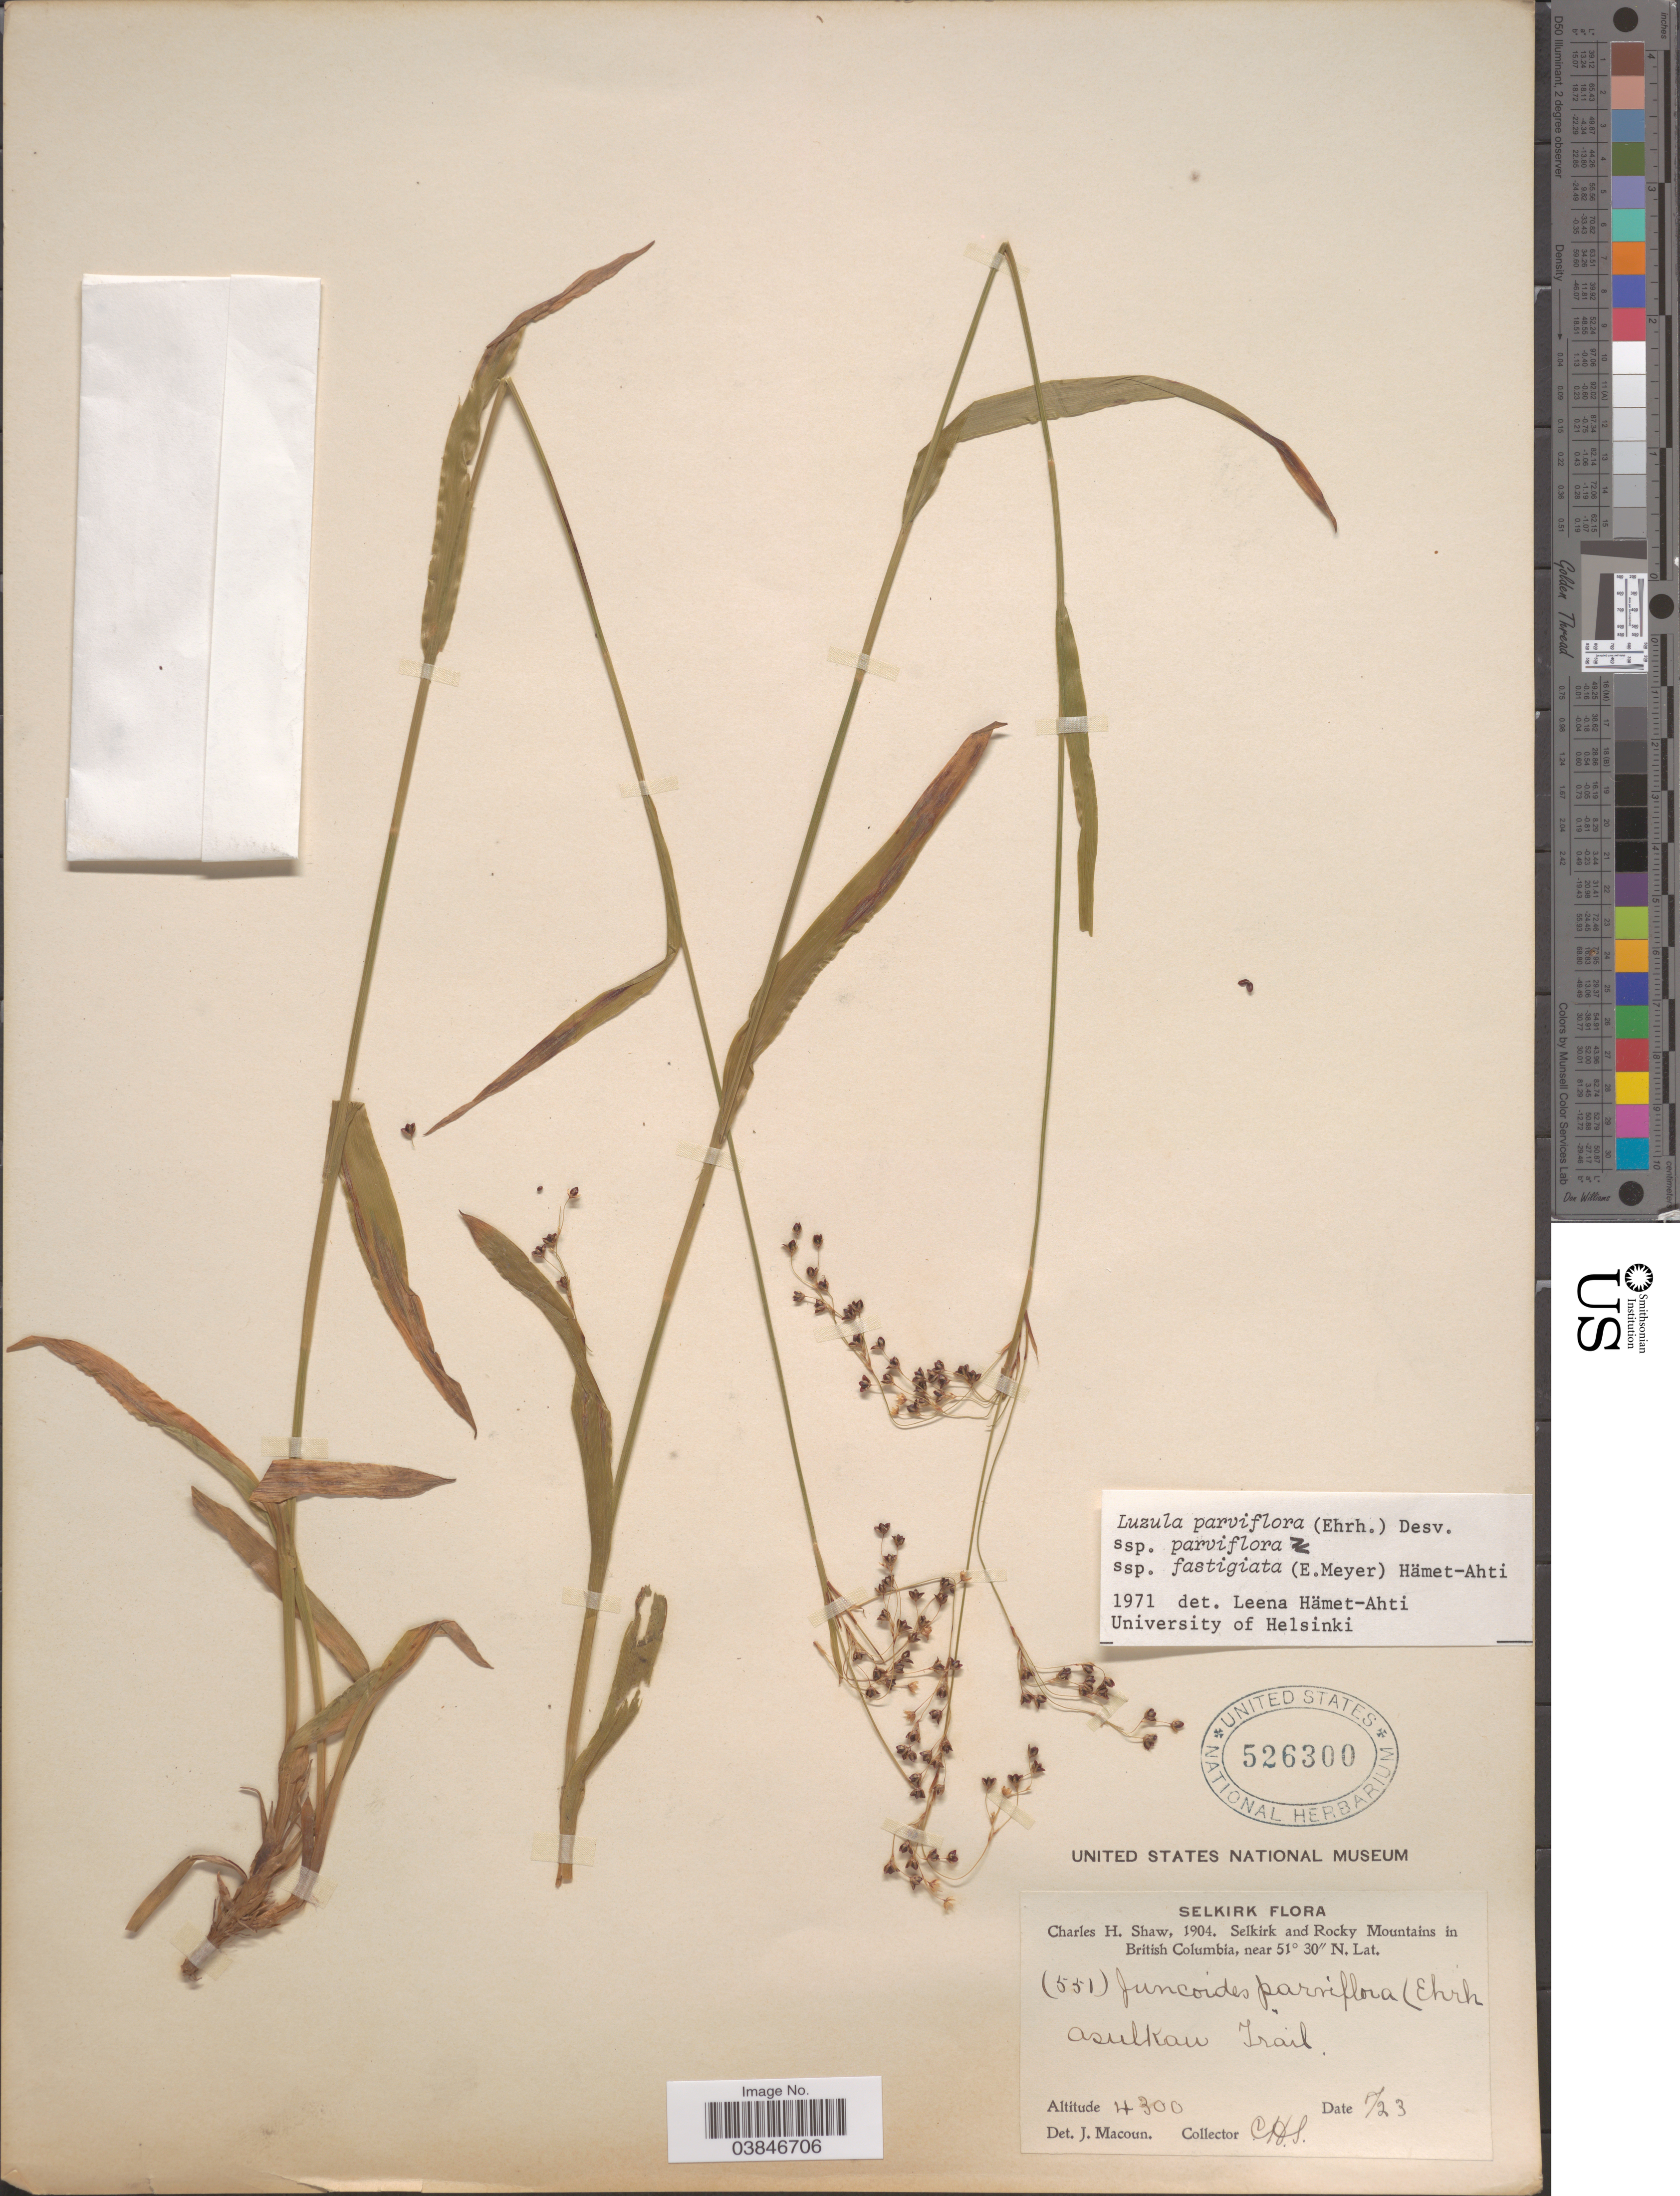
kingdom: Plantae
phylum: Tracheophyta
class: Liliopsida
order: Poales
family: Juncaceae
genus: Luzula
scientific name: Luzula parviflora subsp. parviflora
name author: (Ehrh.) Desv.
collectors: C. G. Shaw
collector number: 551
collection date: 1904-08-23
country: Canada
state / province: British Columbia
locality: Selkirk and Rocky Mountains. Asulkan Trail.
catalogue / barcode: US 526300